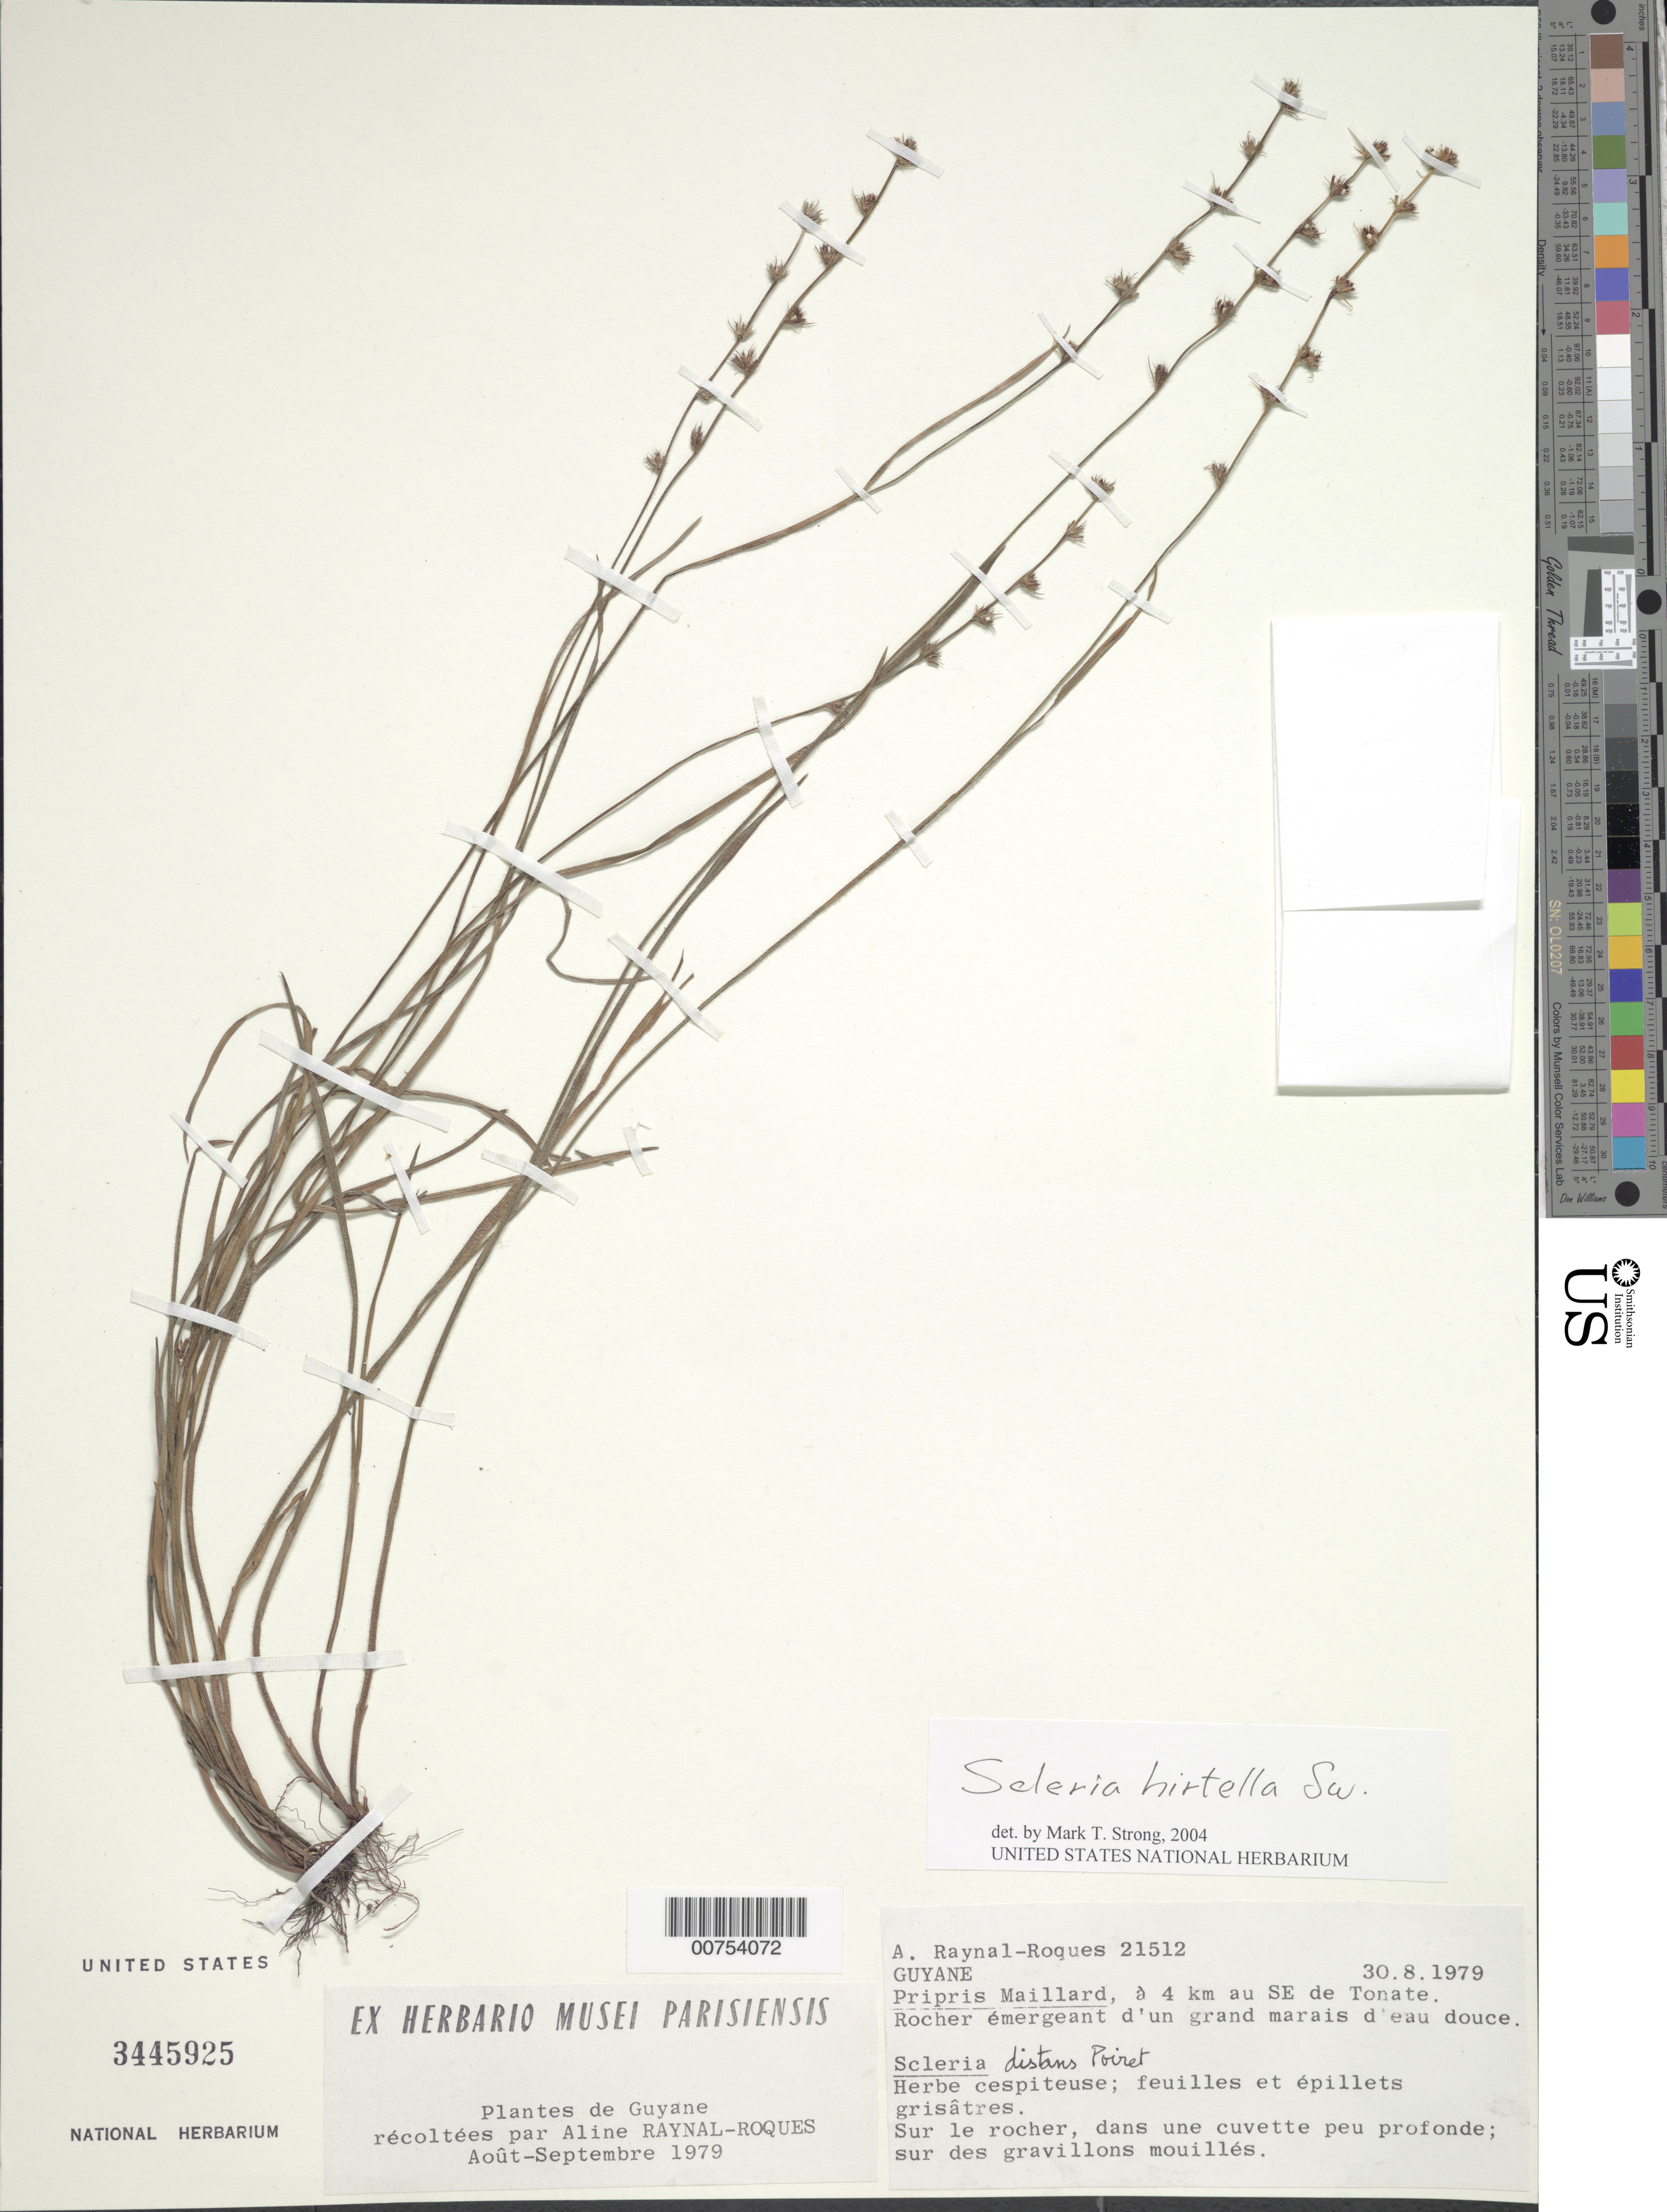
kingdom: Plantae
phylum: Tracheophyta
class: Liliopsida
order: Poales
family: Cyperaceae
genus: Scleria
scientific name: Scleria hirtella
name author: Sw.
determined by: Strong, M. T., (US), Smithsonian Institution - National Museum of Natural History (UNITED STATES)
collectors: A. M. Raynal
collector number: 21512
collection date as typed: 30-Aug-79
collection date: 1979-08-30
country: French Guiana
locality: Pripris Maillard, grand marais a 4 km SE de Tonate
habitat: Rocher emergeant d'un grand marais d'eau douce; sur le rocher, dans une cuvette peu profonde; sur des granillons mouilles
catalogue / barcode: US 3445925